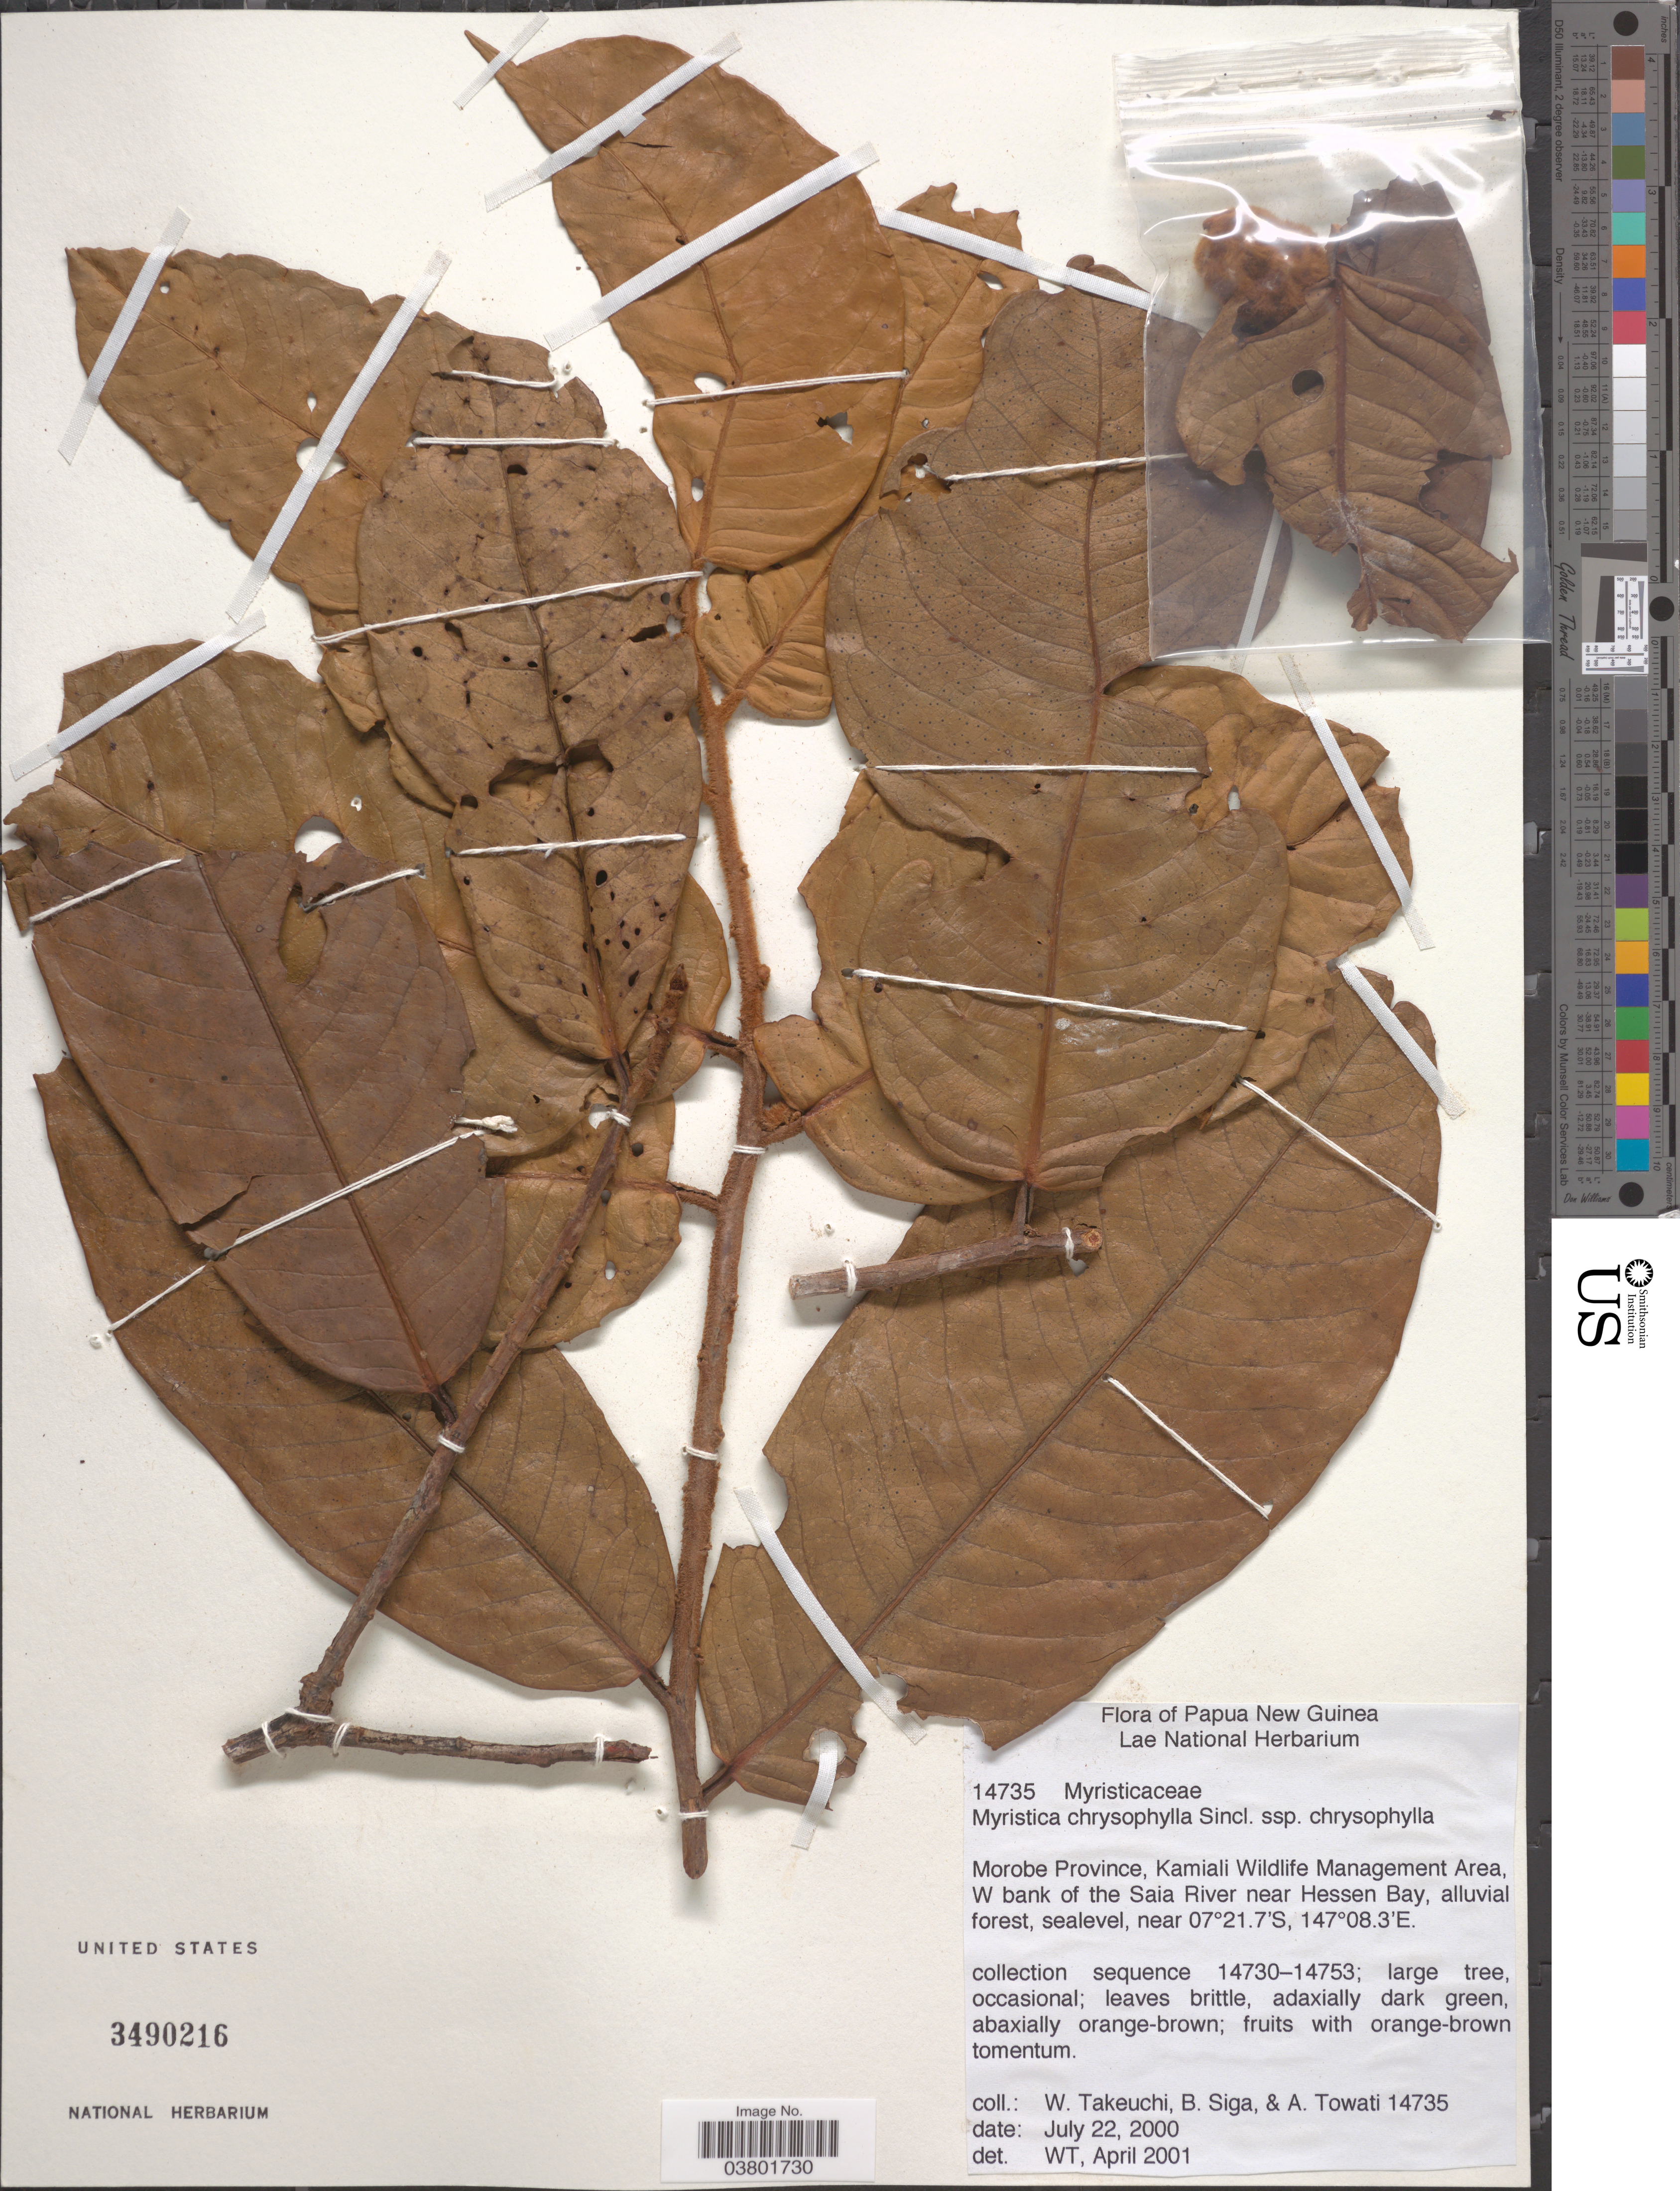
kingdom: Plantae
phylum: Tracheophyta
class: Magnoliopsida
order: Magnoliales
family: Myristicaceae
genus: Myristica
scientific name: Myristica chrysophylla var. chrysophylla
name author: J. Sinclair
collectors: W. Takeuchi, B. Siga & A. Towati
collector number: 14735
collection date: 2000-07-22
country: Papua New Guinea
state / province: Morobe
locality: Kamiali Wildlife Management Area, W bank of the Saia River near Hessen Bay.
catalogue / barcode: US 3490216